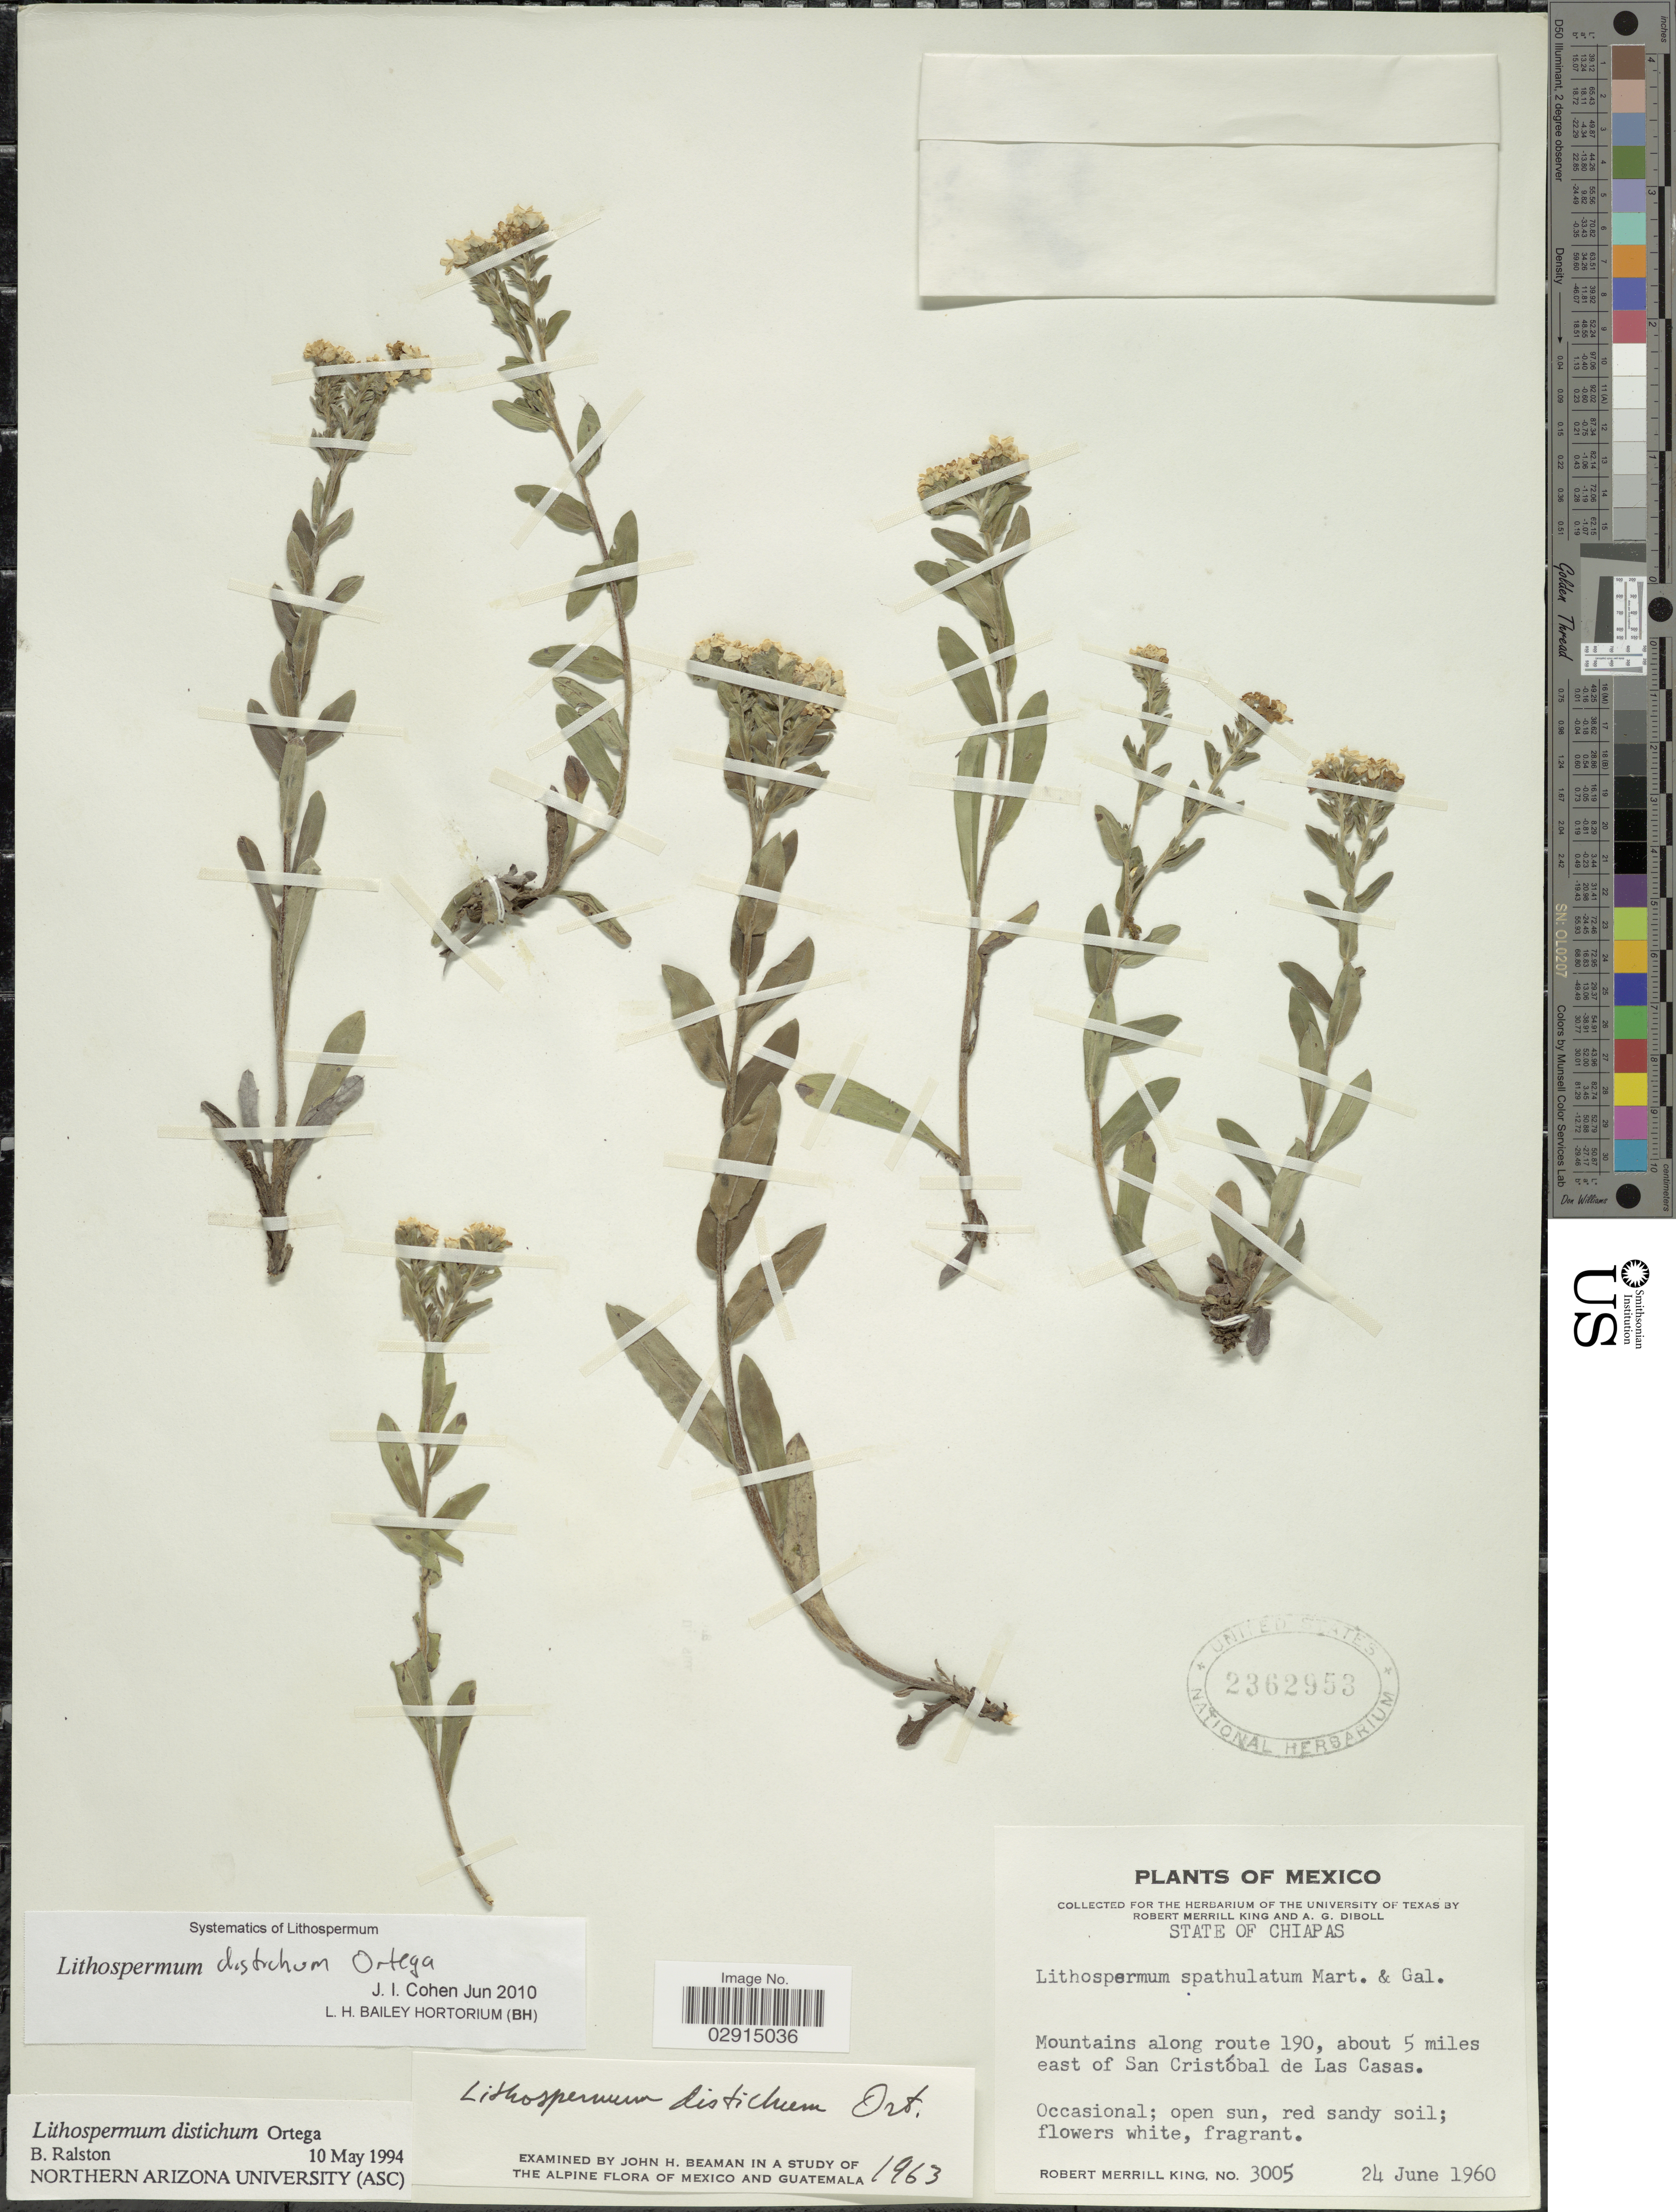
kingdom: Plantae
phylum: Tracheophyta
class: Magnoliopsida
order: Boraginales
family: Boraginaceae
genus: Lithospermum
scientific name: Lithospermum distichum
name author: Ortega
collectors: R. M. King & A. Diboll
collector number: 3005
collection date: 1960-06-24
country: Mexico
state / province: Chiapas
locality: Mountains along route 190, about 5 miles east of San Cristóbal de Las Casas. State of Chiapas.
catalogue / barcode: US 2362953